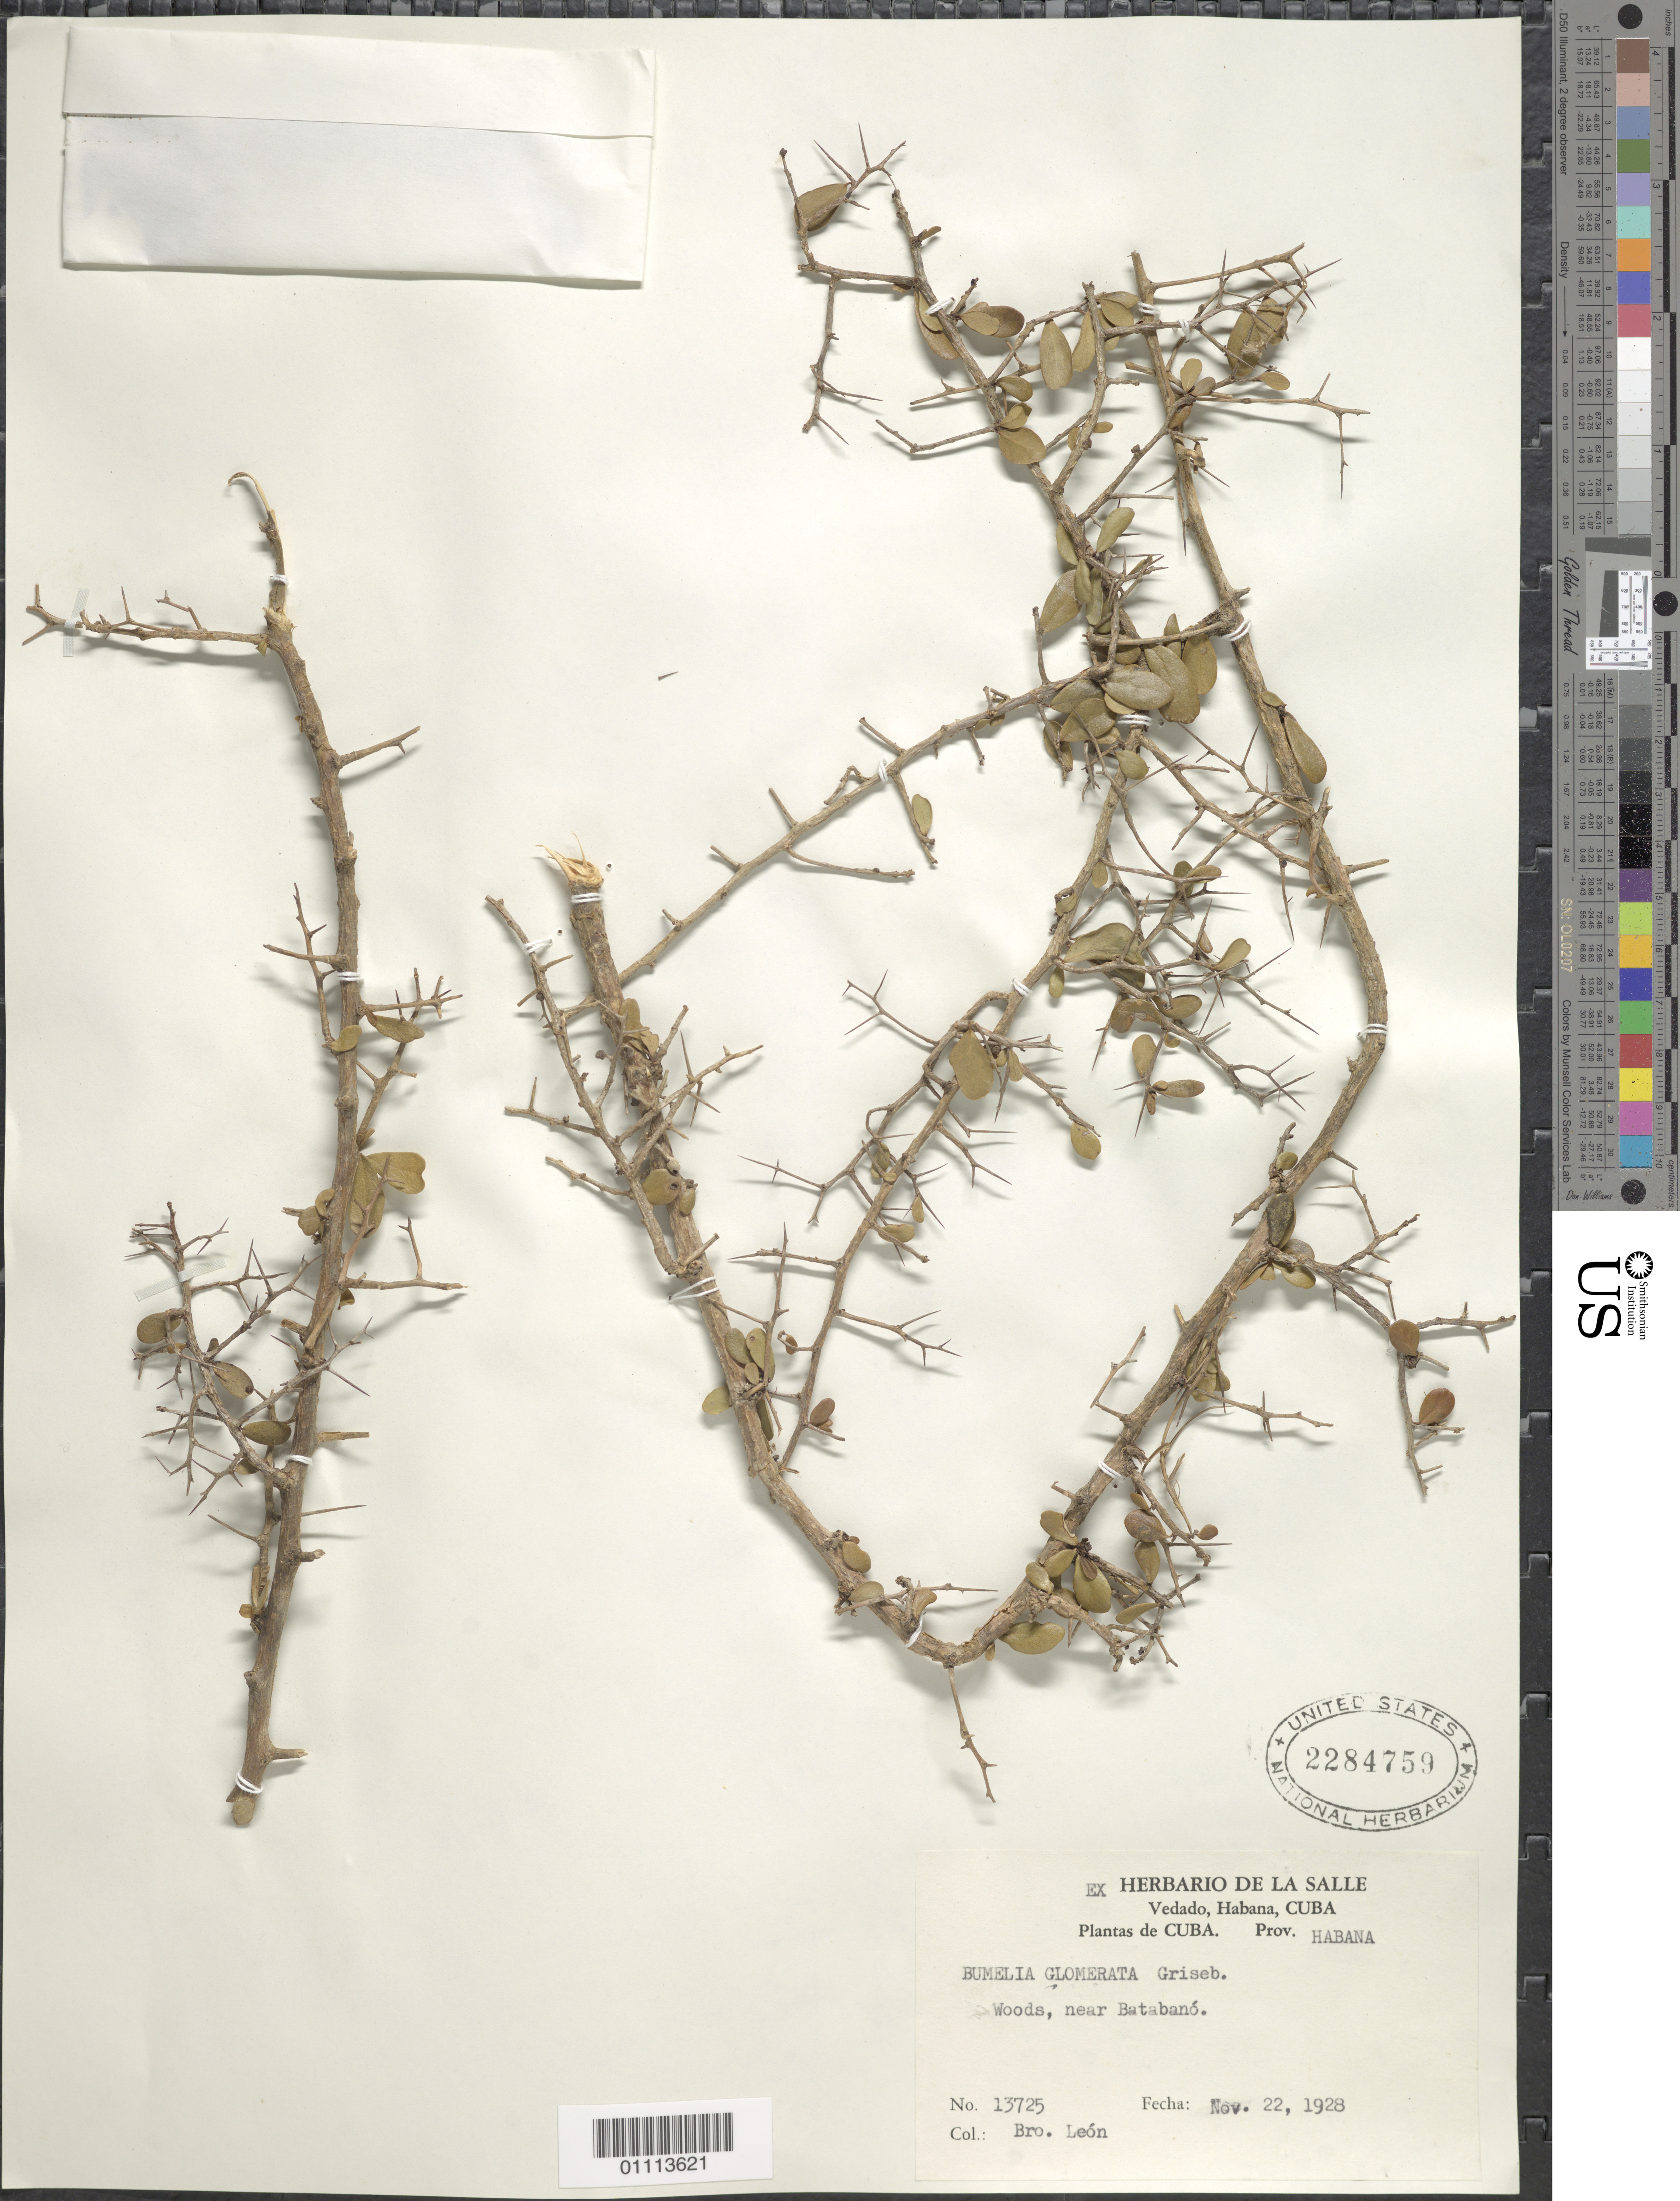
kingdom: Plantae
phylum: Tracheophyta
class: Magnoliopsida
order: Ericales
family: Sapotaceae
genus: Sideroxylon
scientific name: Sideroxylon horridum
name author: (Griseb.) T.D. Penn.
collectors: Bro. León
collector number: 13725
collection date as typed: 22 Nov 1928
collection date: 1928-11-22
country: Cuba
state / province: La Habana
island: Cuba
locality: Batabanó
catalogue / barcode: US 2284759